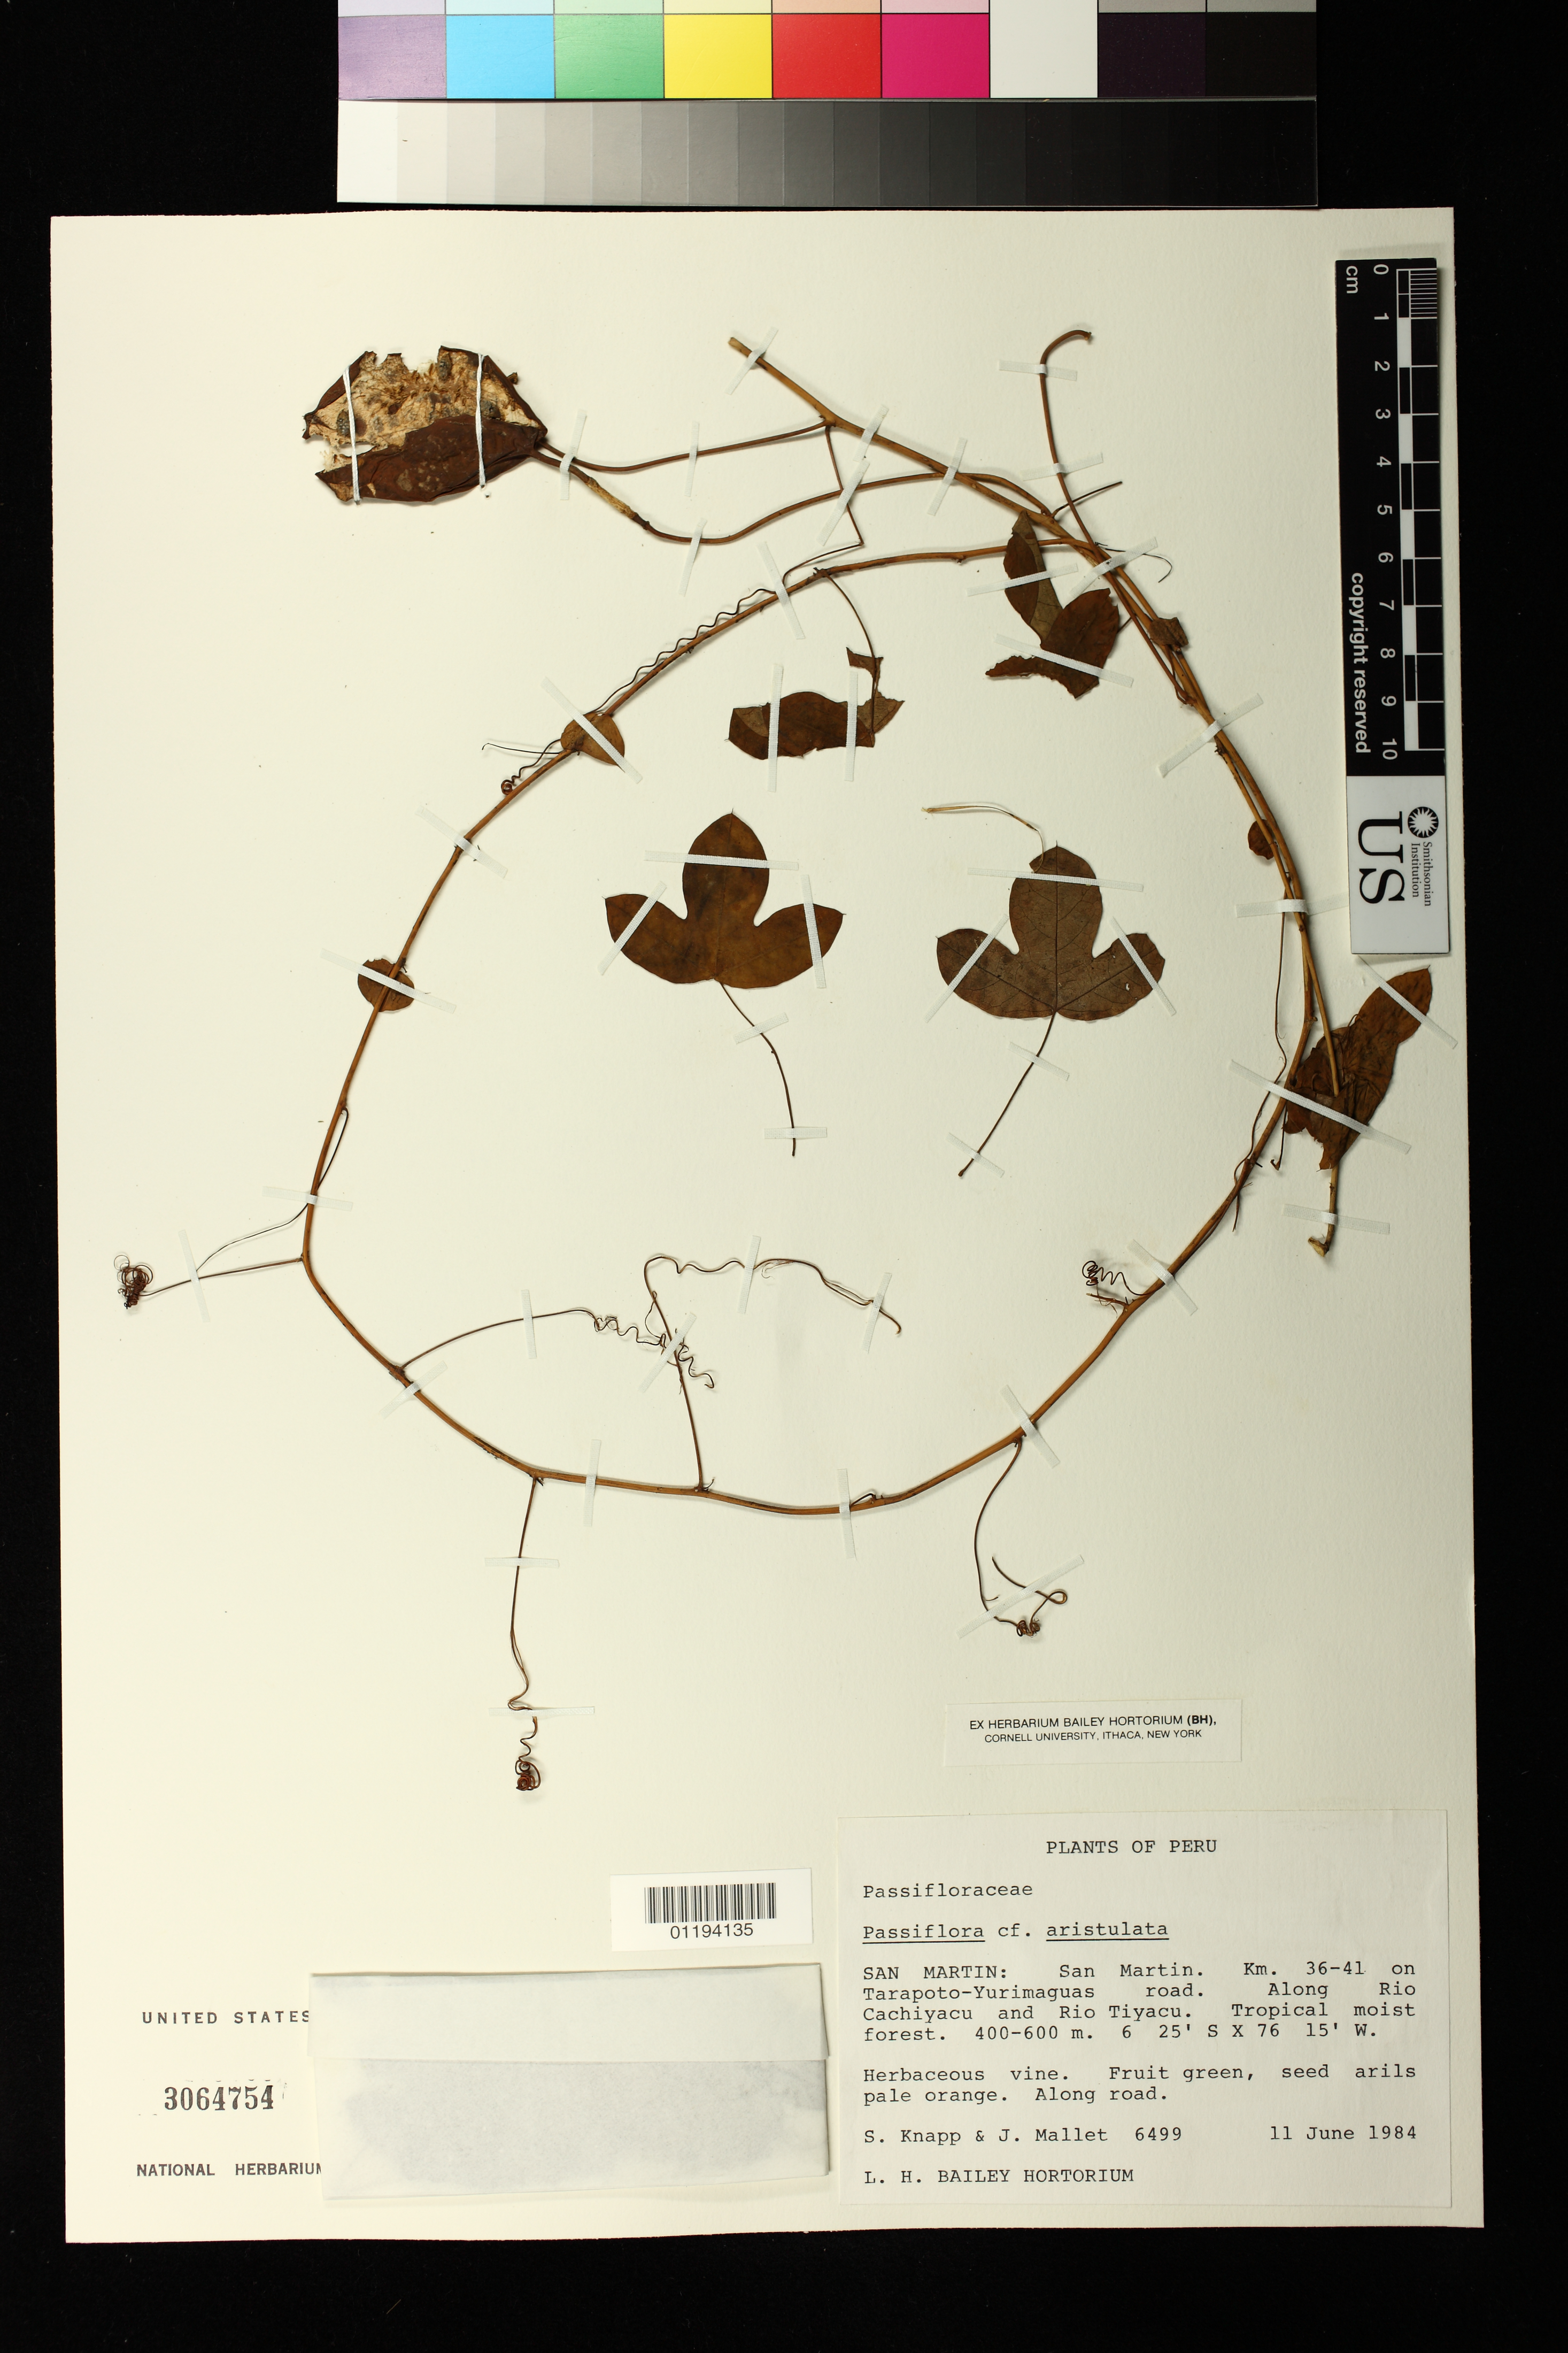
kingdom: Plantae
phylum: Tracheophyta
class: Magnoliopsida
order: Malpighiales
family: Passifloraceae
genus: Passiflora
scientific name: Passiflora aristulata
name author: Mast.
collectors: S. Knapp & J. Mallet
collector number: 6499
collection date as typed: Jun 11 1984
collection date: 1984-06-11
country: Peru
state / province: San Martín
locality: San Martin: San Martin, Km. 36-41 on Tarapoto-Yurimaguas Rd. Along Rio Cachiyacu and Rio Tiyacu.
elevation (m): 400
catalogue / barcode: US 3064754